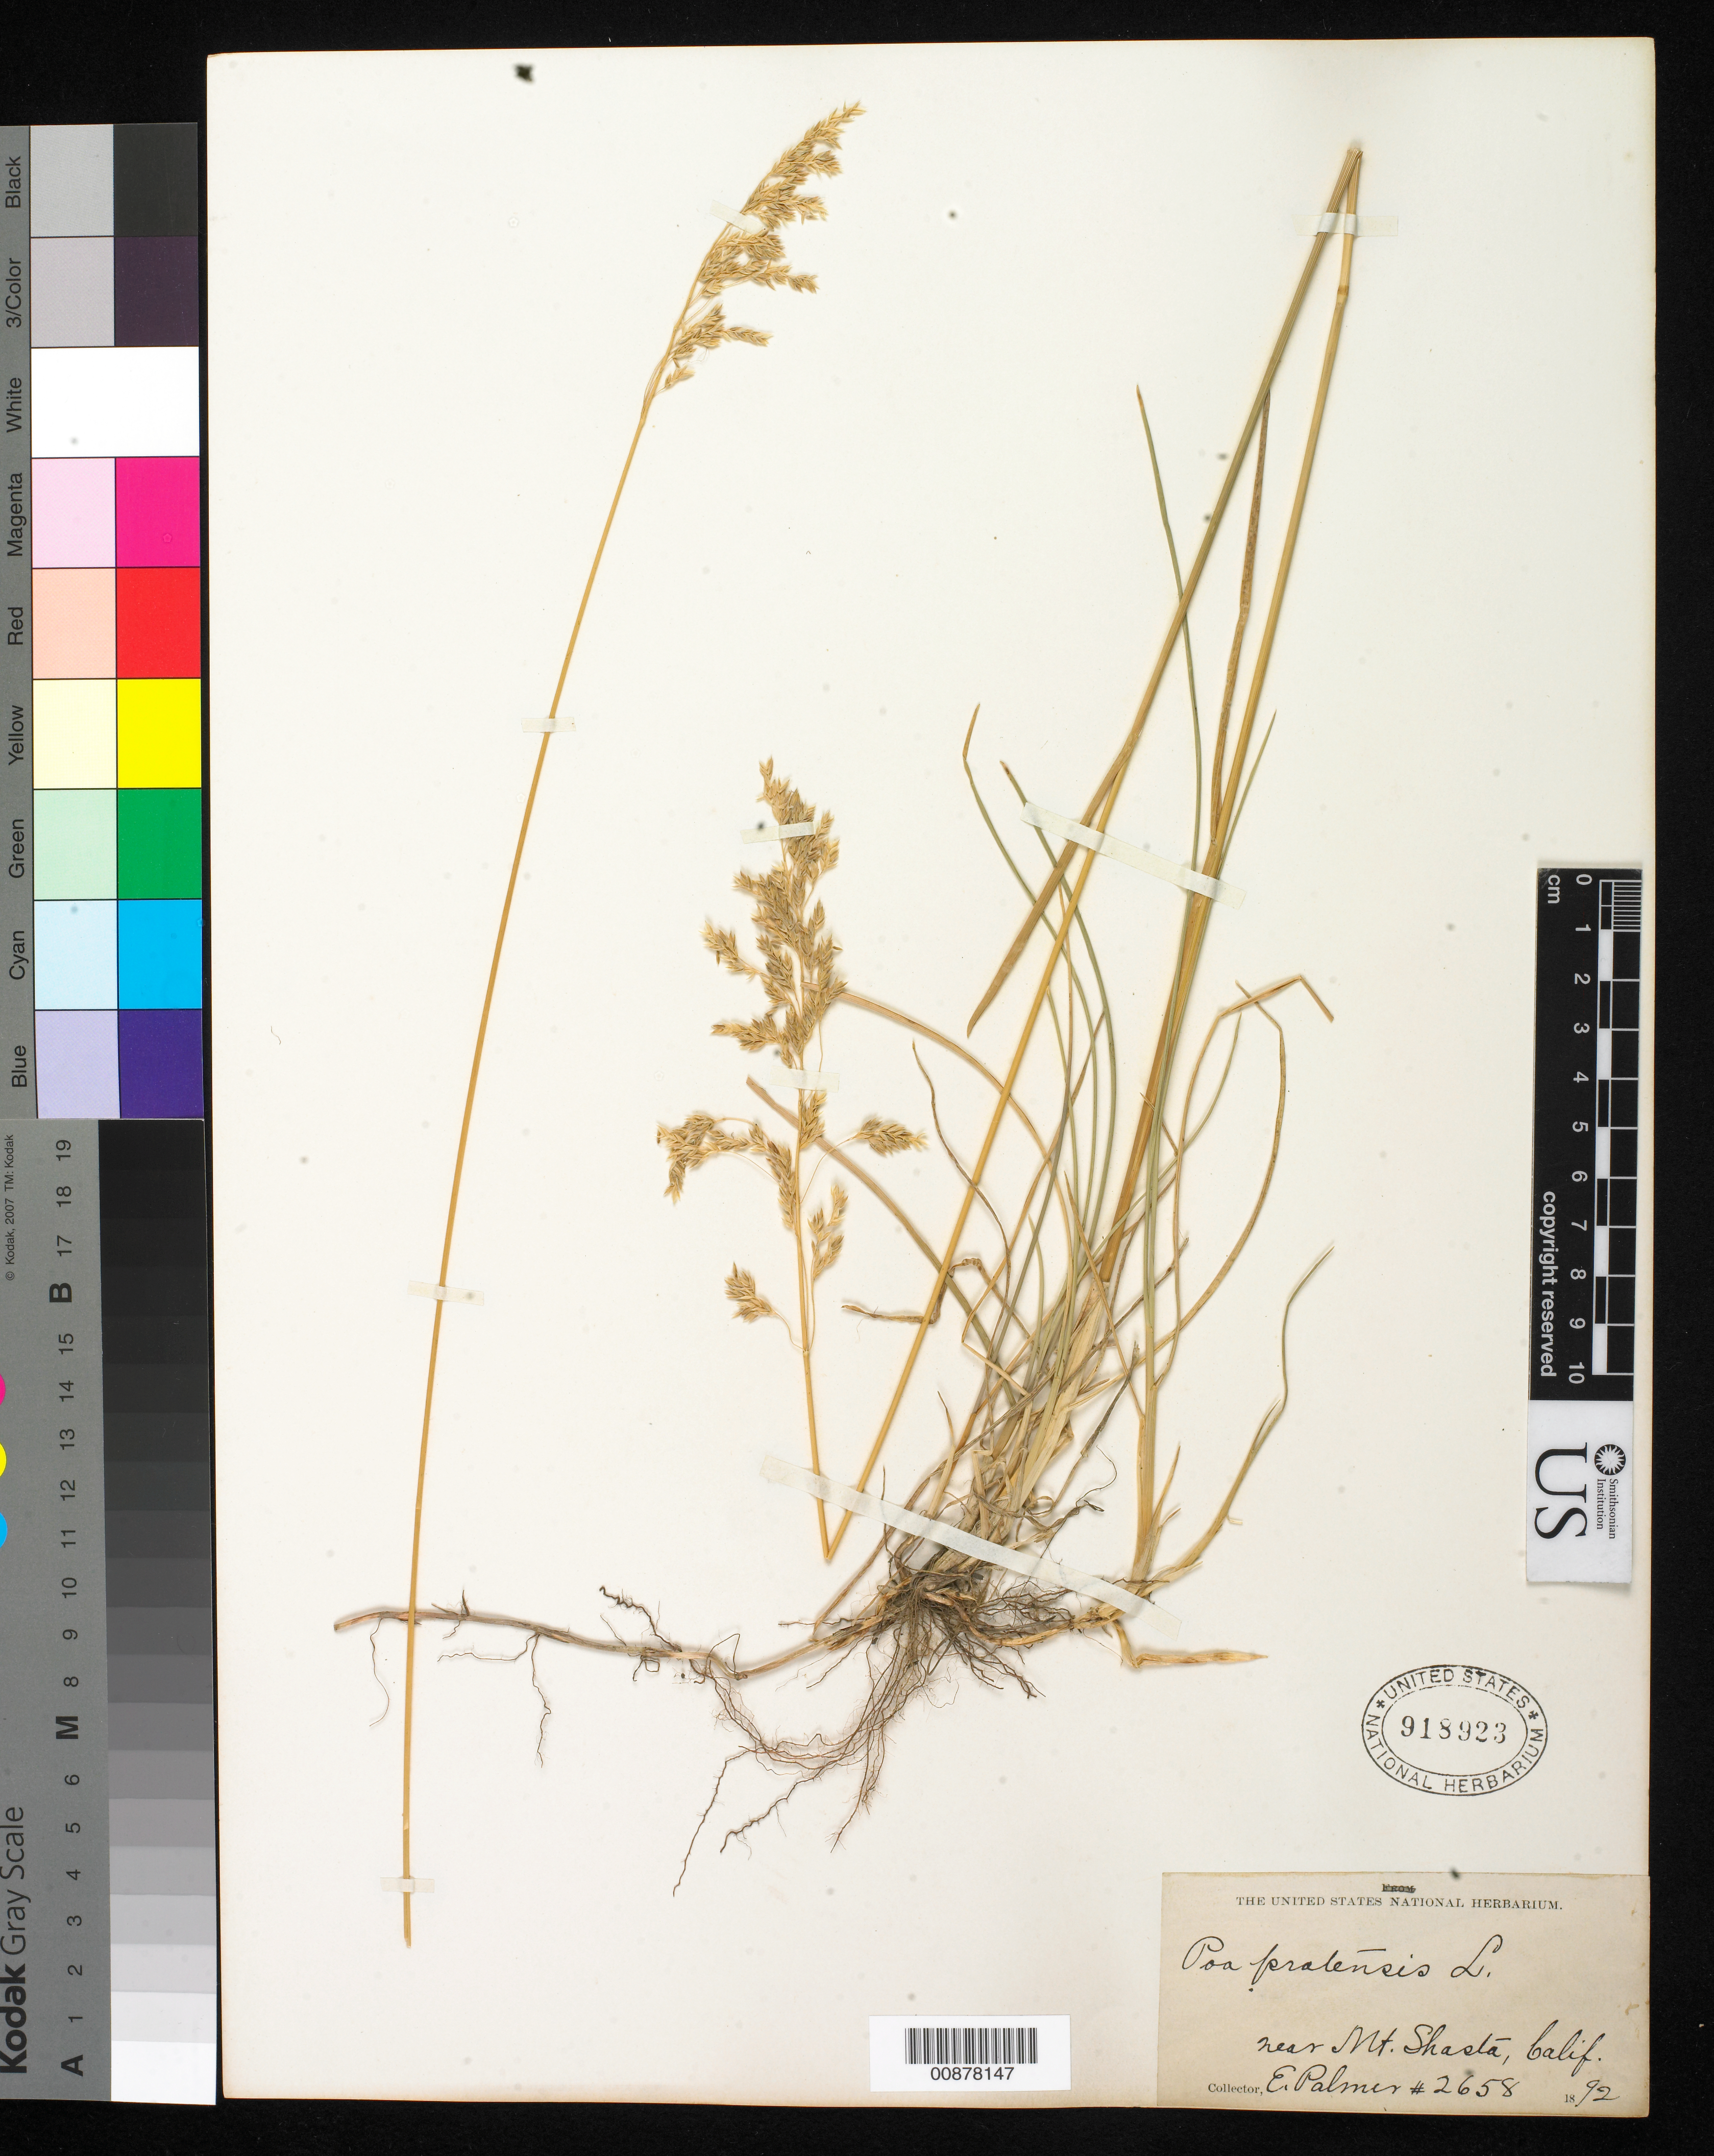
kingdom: Plantae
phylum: Tracheophyta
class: Liliopsida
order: Poales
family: Poaceae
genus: Poa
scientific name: Poa pratensis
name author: L.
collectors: E. Palmer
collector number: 2658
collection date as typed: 1892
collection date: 1892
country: United States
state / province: California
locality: Near Mt. Shasta, California.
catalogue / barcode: US 918923